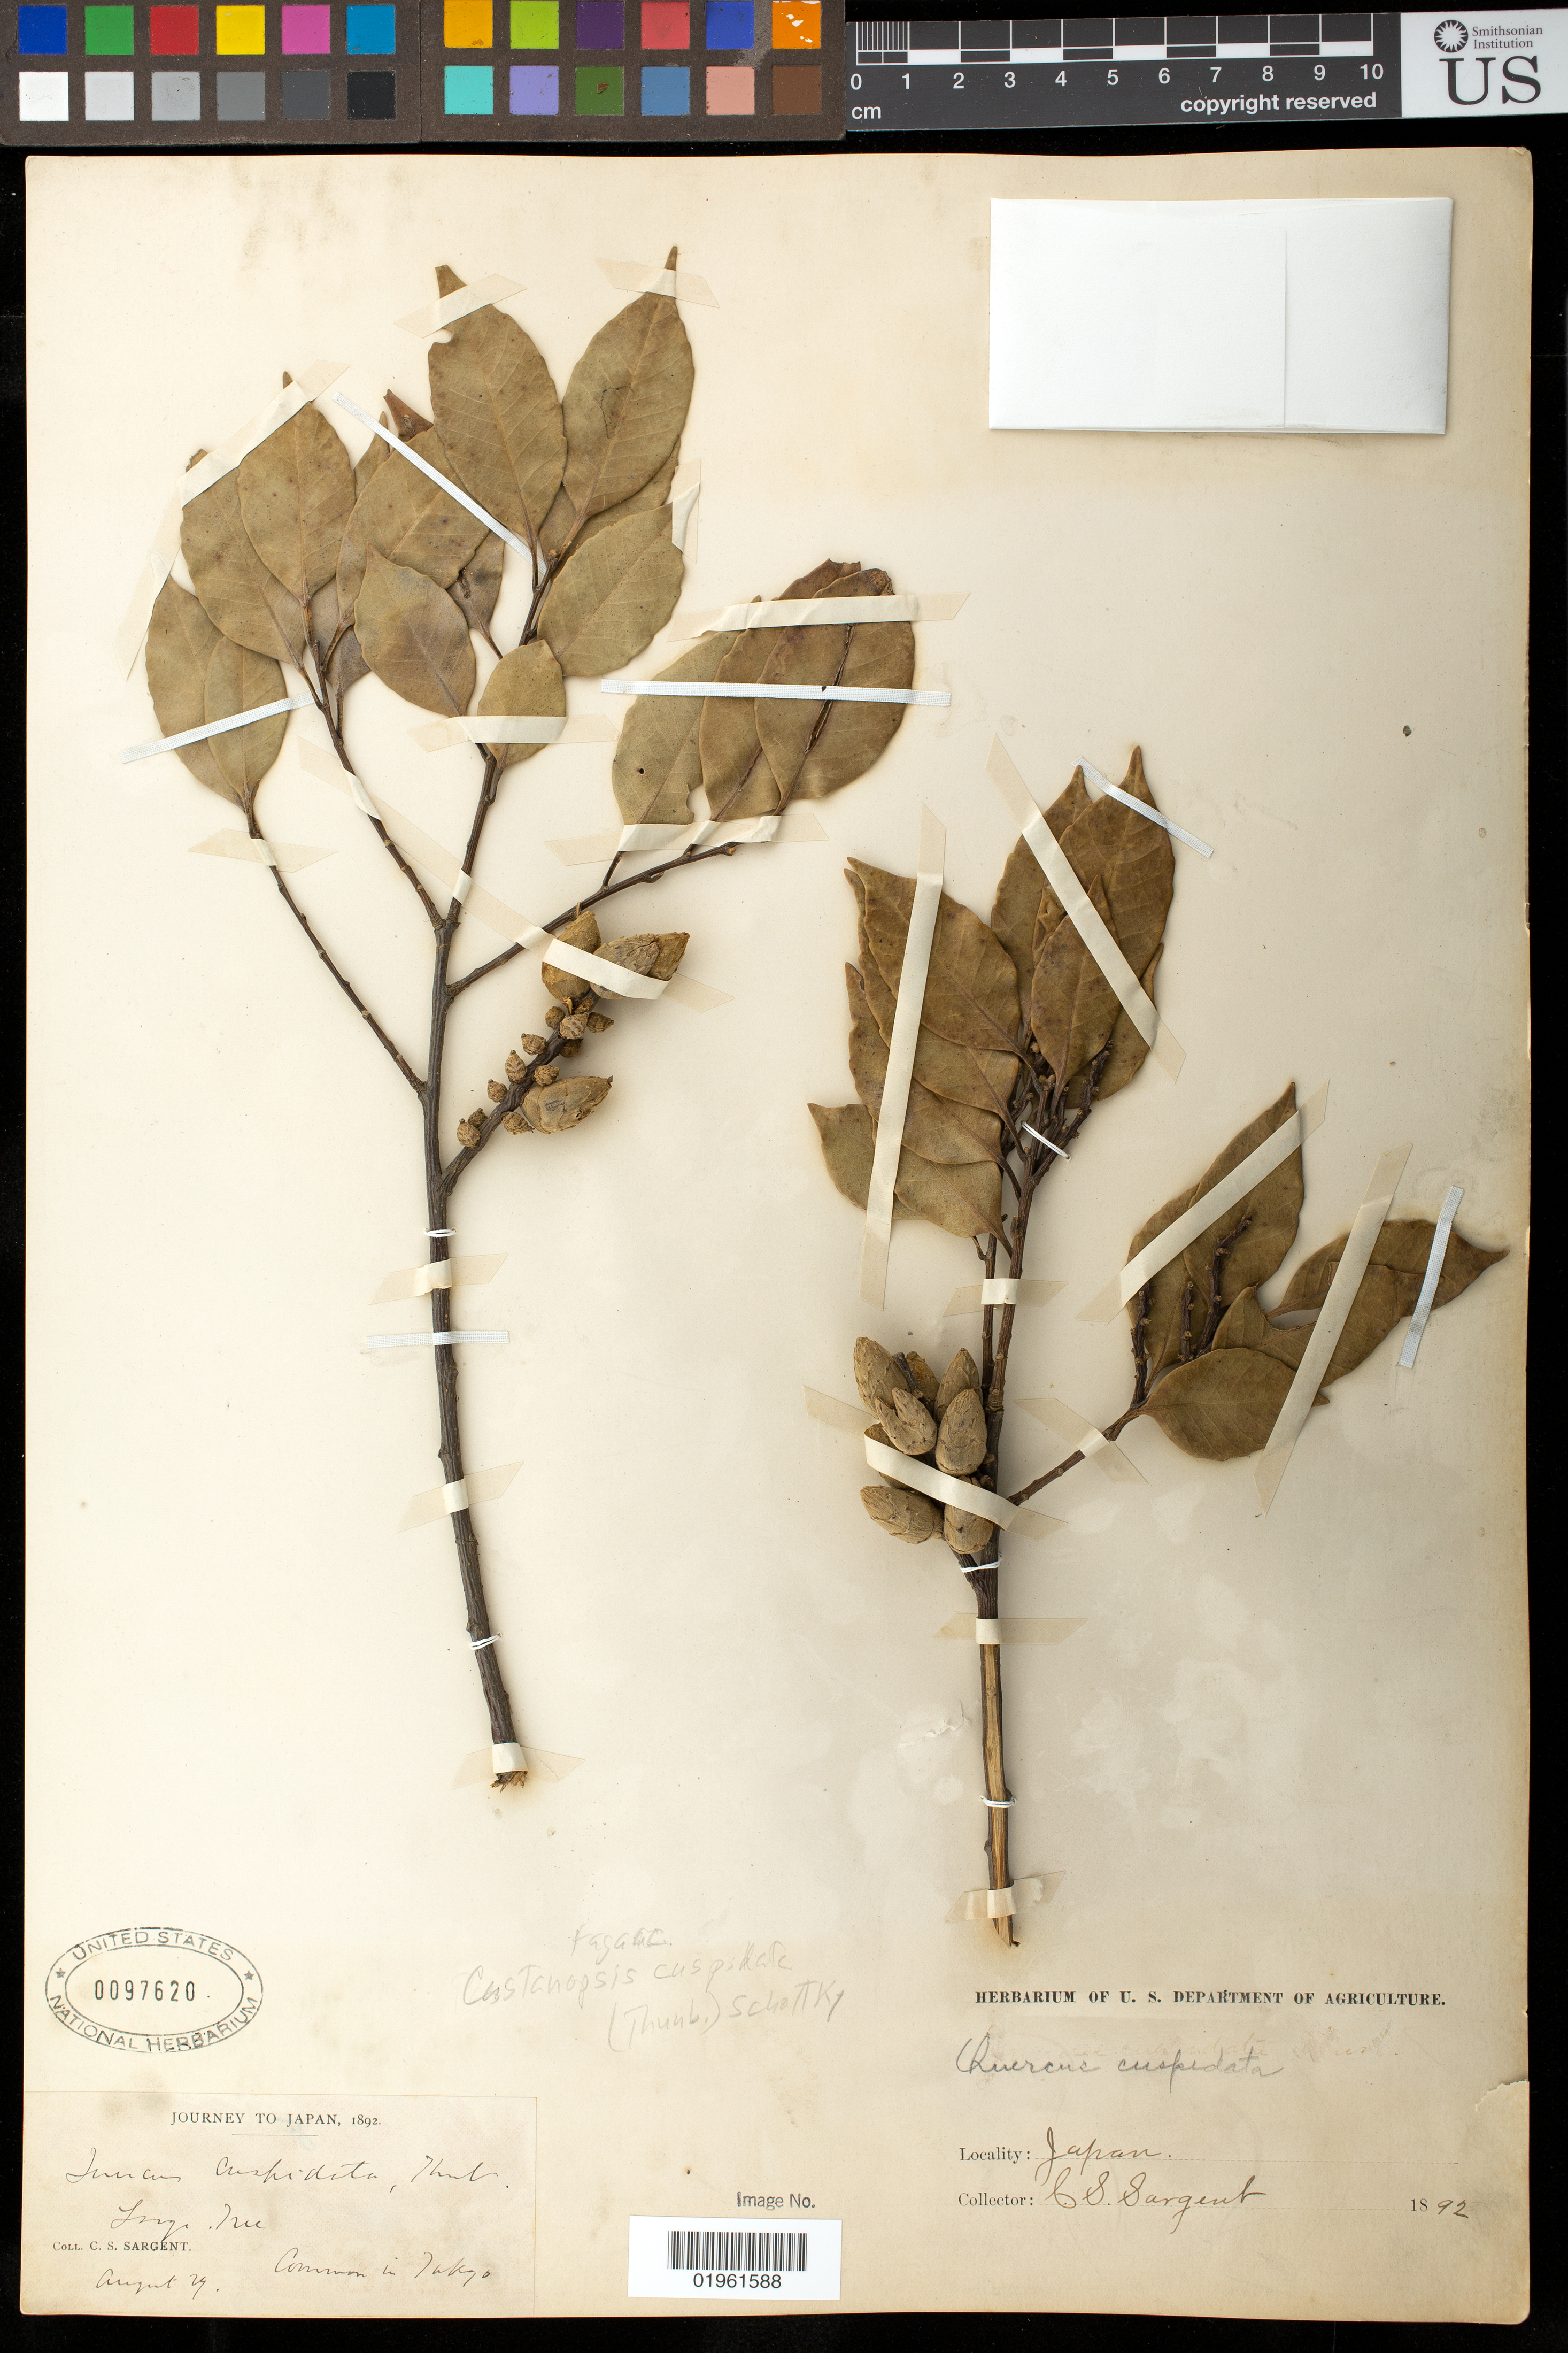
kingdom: Plantae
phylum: Tracheophyta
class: Magnoliopsida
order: Fagales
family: Fagaceae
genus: Castanopsis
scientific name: Castanopsis cuspidata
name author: (Thunb.) Schottky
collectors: C. S. Sargent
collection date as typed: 1892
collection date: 1892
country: Japan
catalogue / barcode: US 97620